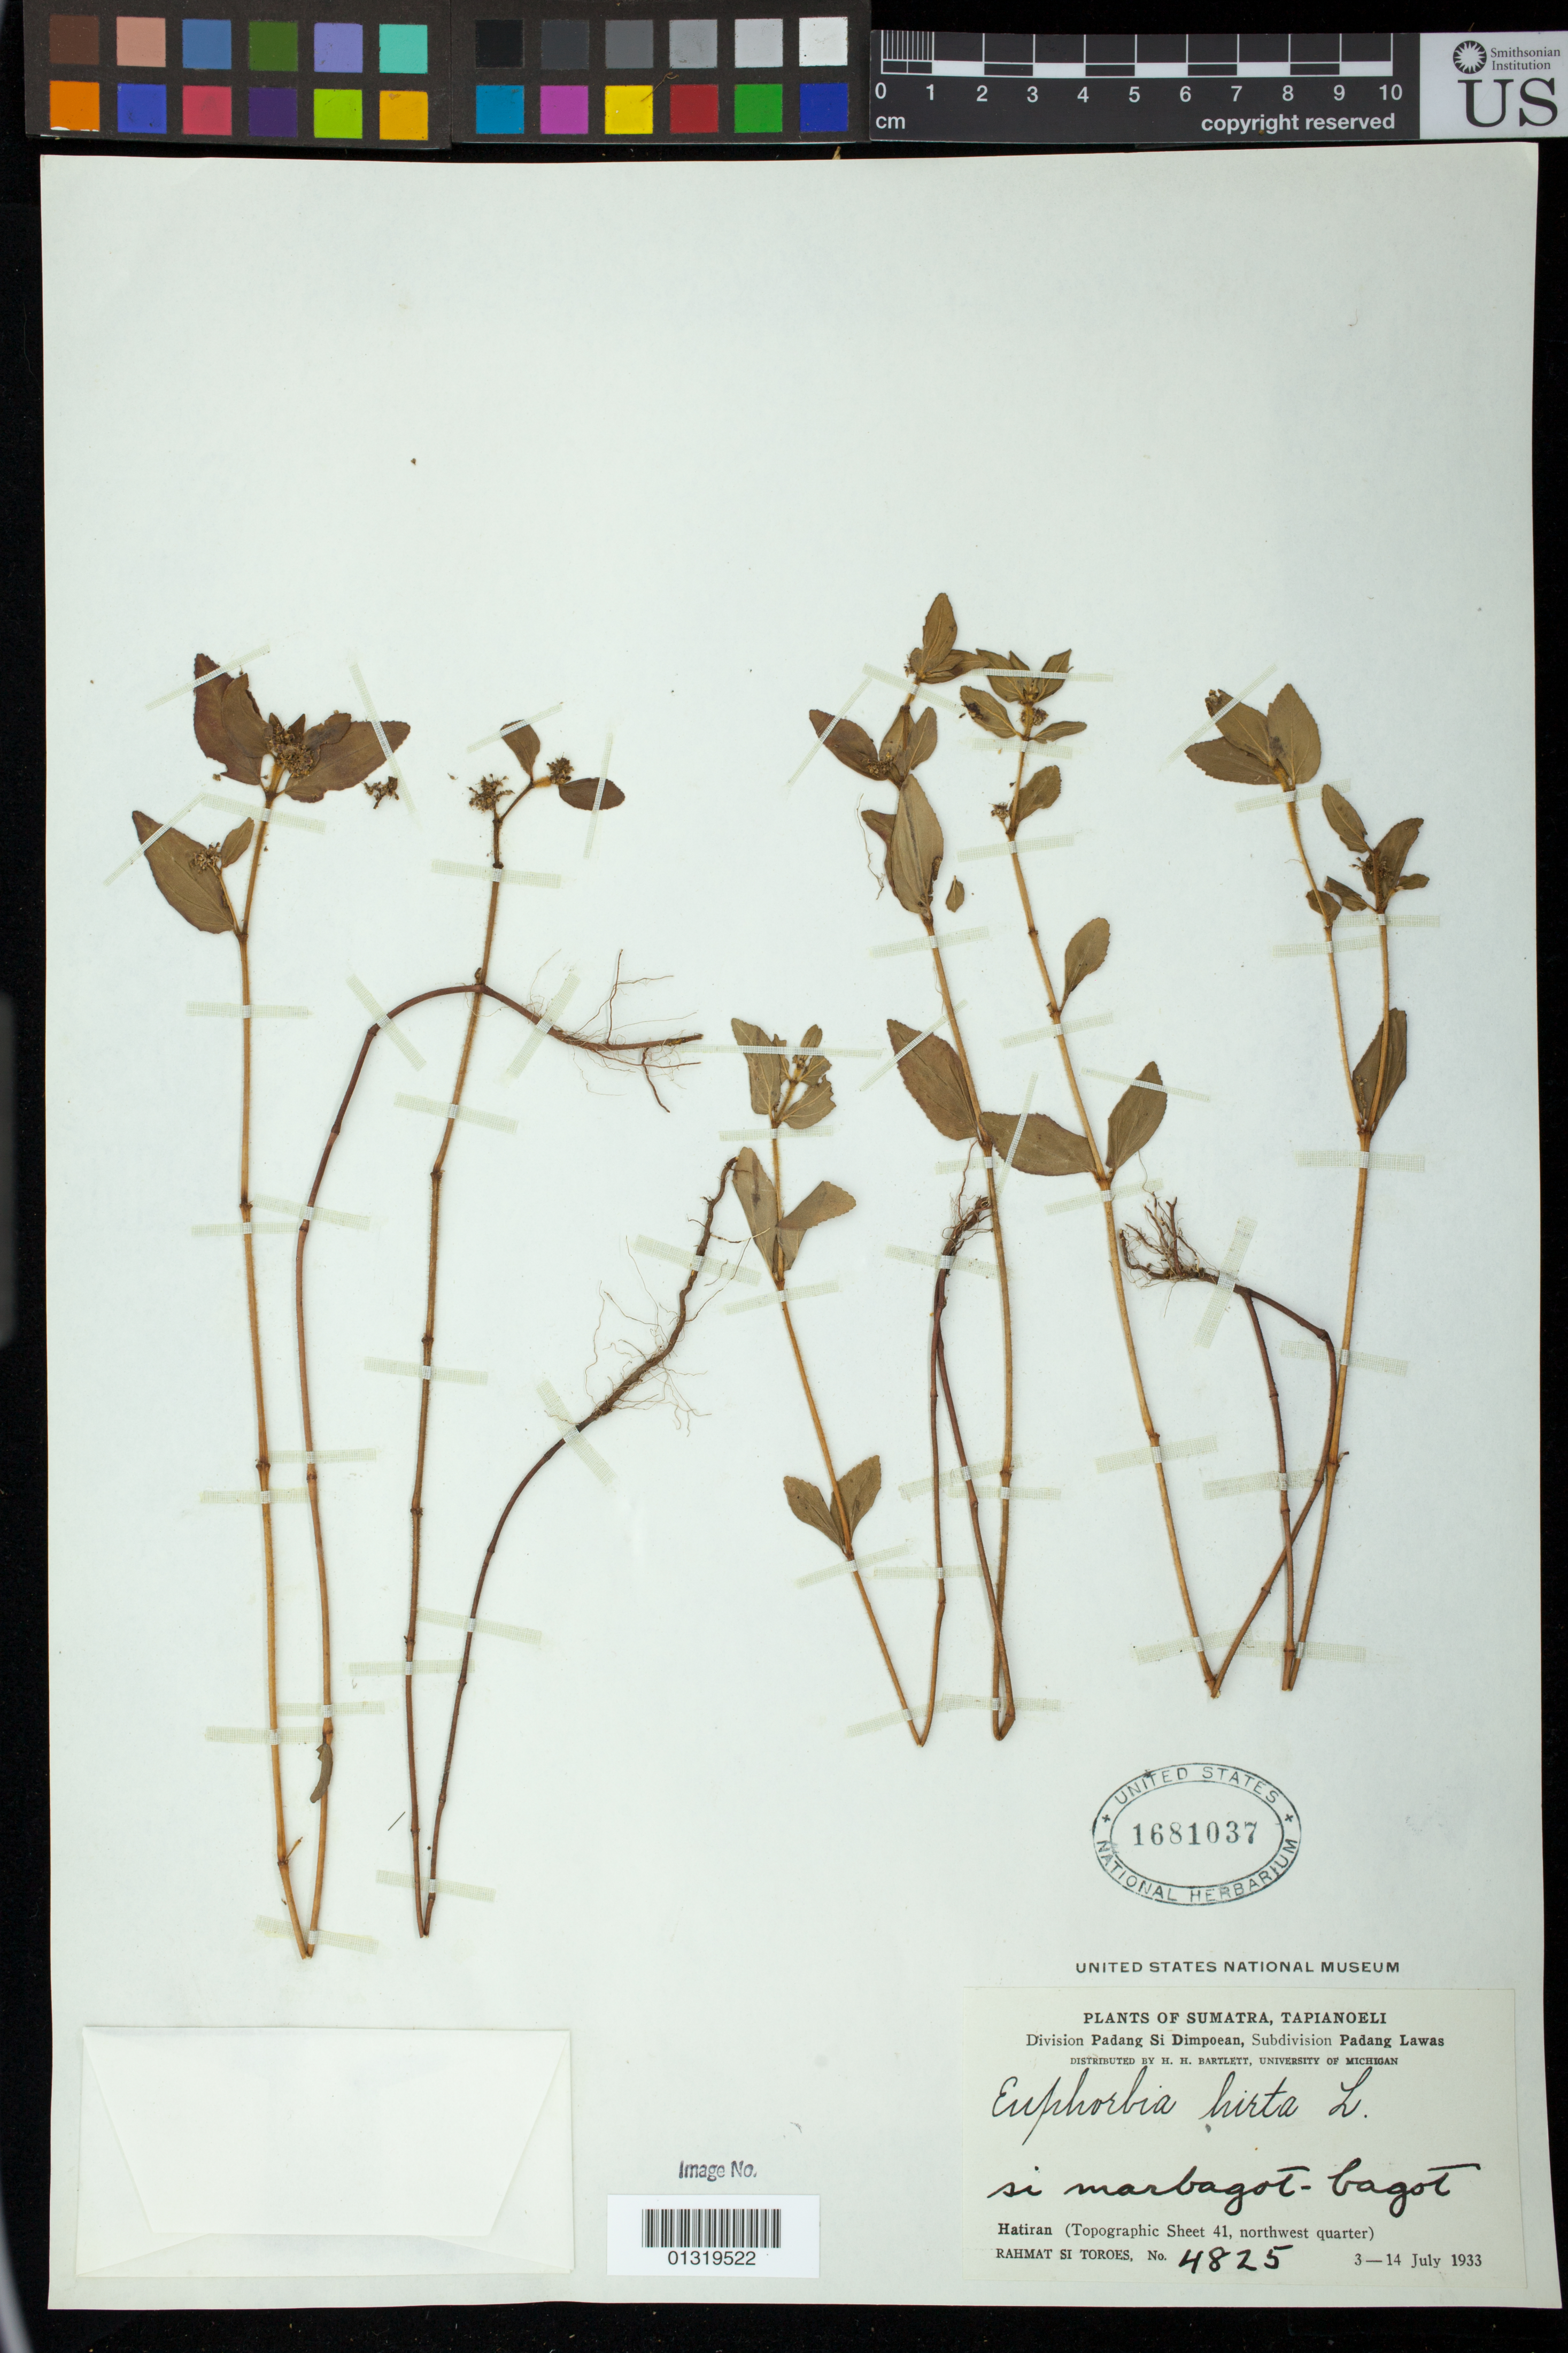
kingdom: Plantae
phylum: Tracheophyta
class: Magnoliopsida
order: Malpighiales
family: Euphorbiaceae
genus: Euphorbia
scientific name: Euphorbia hirta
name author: L.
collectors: Rahmat Si Boeea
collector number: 4825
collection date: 1933-07-03/1933-07-14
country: Indonesia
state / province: Sumatra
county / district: Sumatera Utara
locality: Tapianoeli, Padang Si Dimpoean, Padang Lawas; Hatiran (Topographic Sheet 41, northwest quarter).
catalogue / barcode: US 1681037